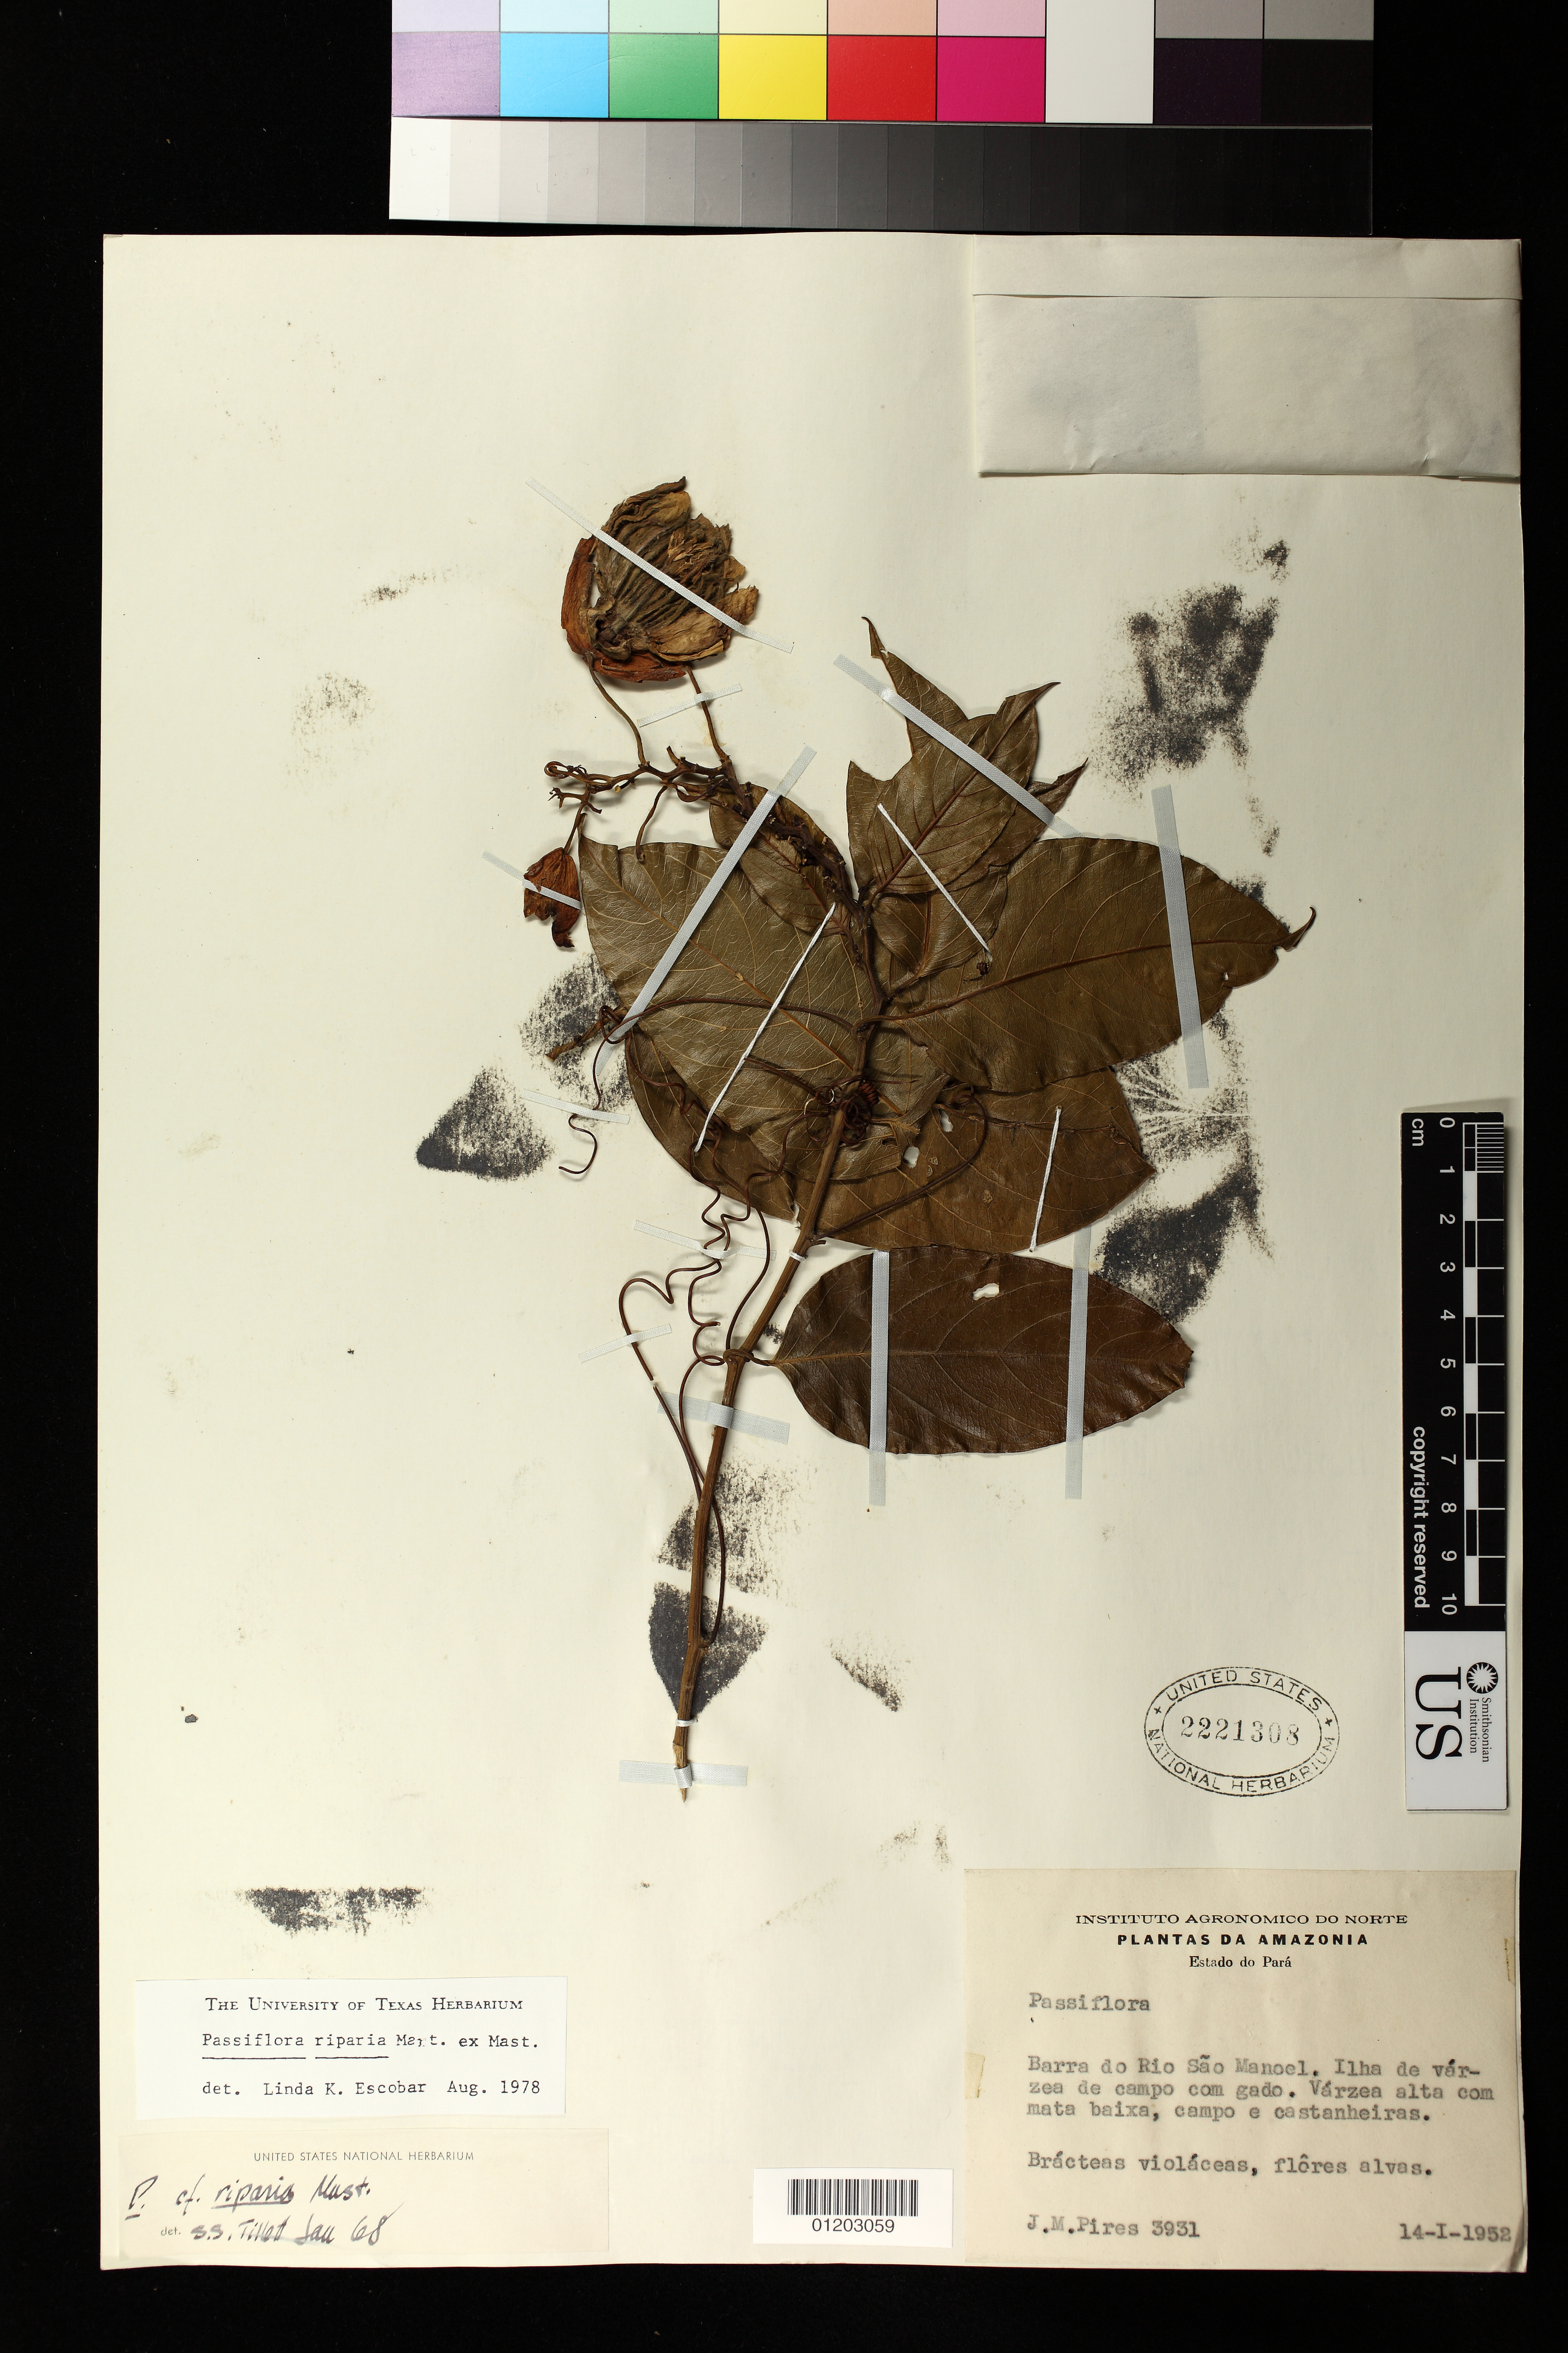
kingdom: Plantae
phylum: Tracheophyta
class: Magnoliopsida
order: Malpighiales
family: Passifloraceae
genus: Passiflora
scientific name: Passiflora riparia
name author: Mart. ex Mast.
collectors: J. M. Pires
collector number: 3931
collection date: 1952-01-14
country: Brazil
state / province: Para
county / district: Altamira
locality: Barra do Rio Sao Manoel. Ilha de varzea de campo com gado. Varzea alta com mata baixa, campo e castanheiras.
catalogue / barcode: US 2221308